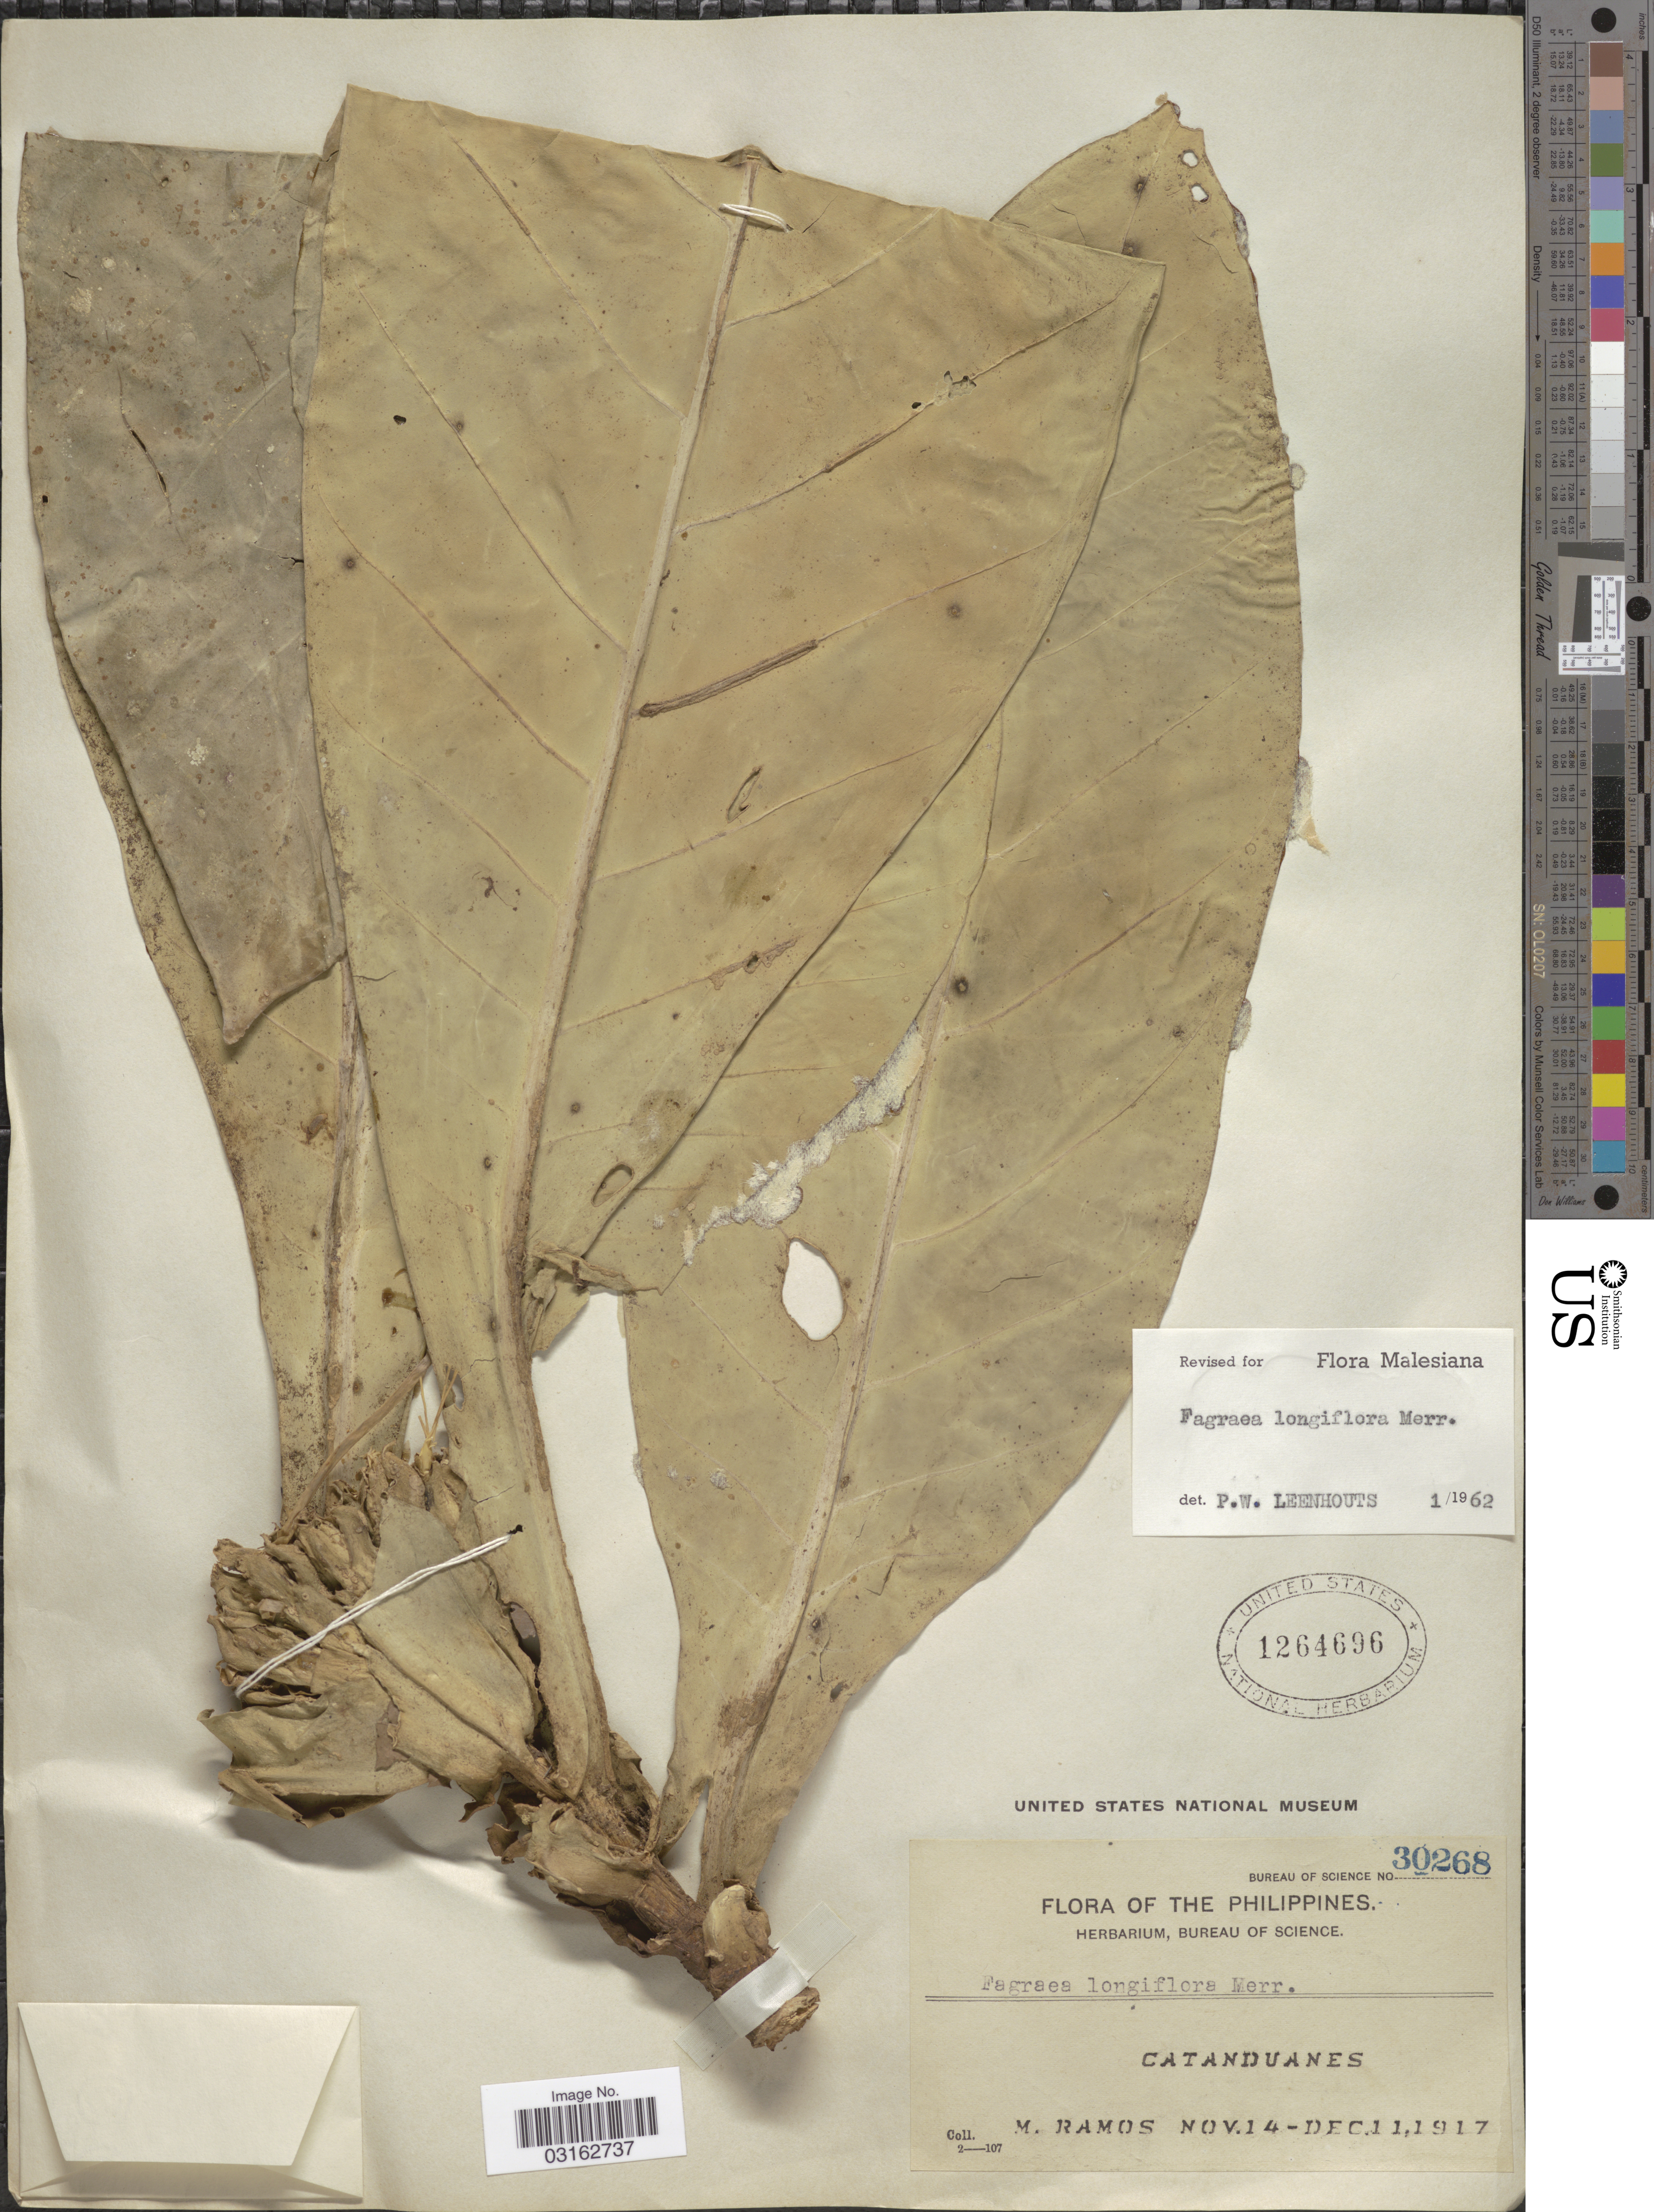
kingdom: Plantae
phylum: Tracheophyta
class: Magnoliopsida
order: Gentianales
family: Gentianaceae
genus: Fagraea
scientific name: Fagraea longiflora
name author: Merr.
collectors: M. Ramos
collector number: Bureau of Science 30268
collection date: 1917-11-14/1917-12-11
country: Philippines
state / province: Bicol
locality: Catanduanes.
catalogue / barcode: US 1264696